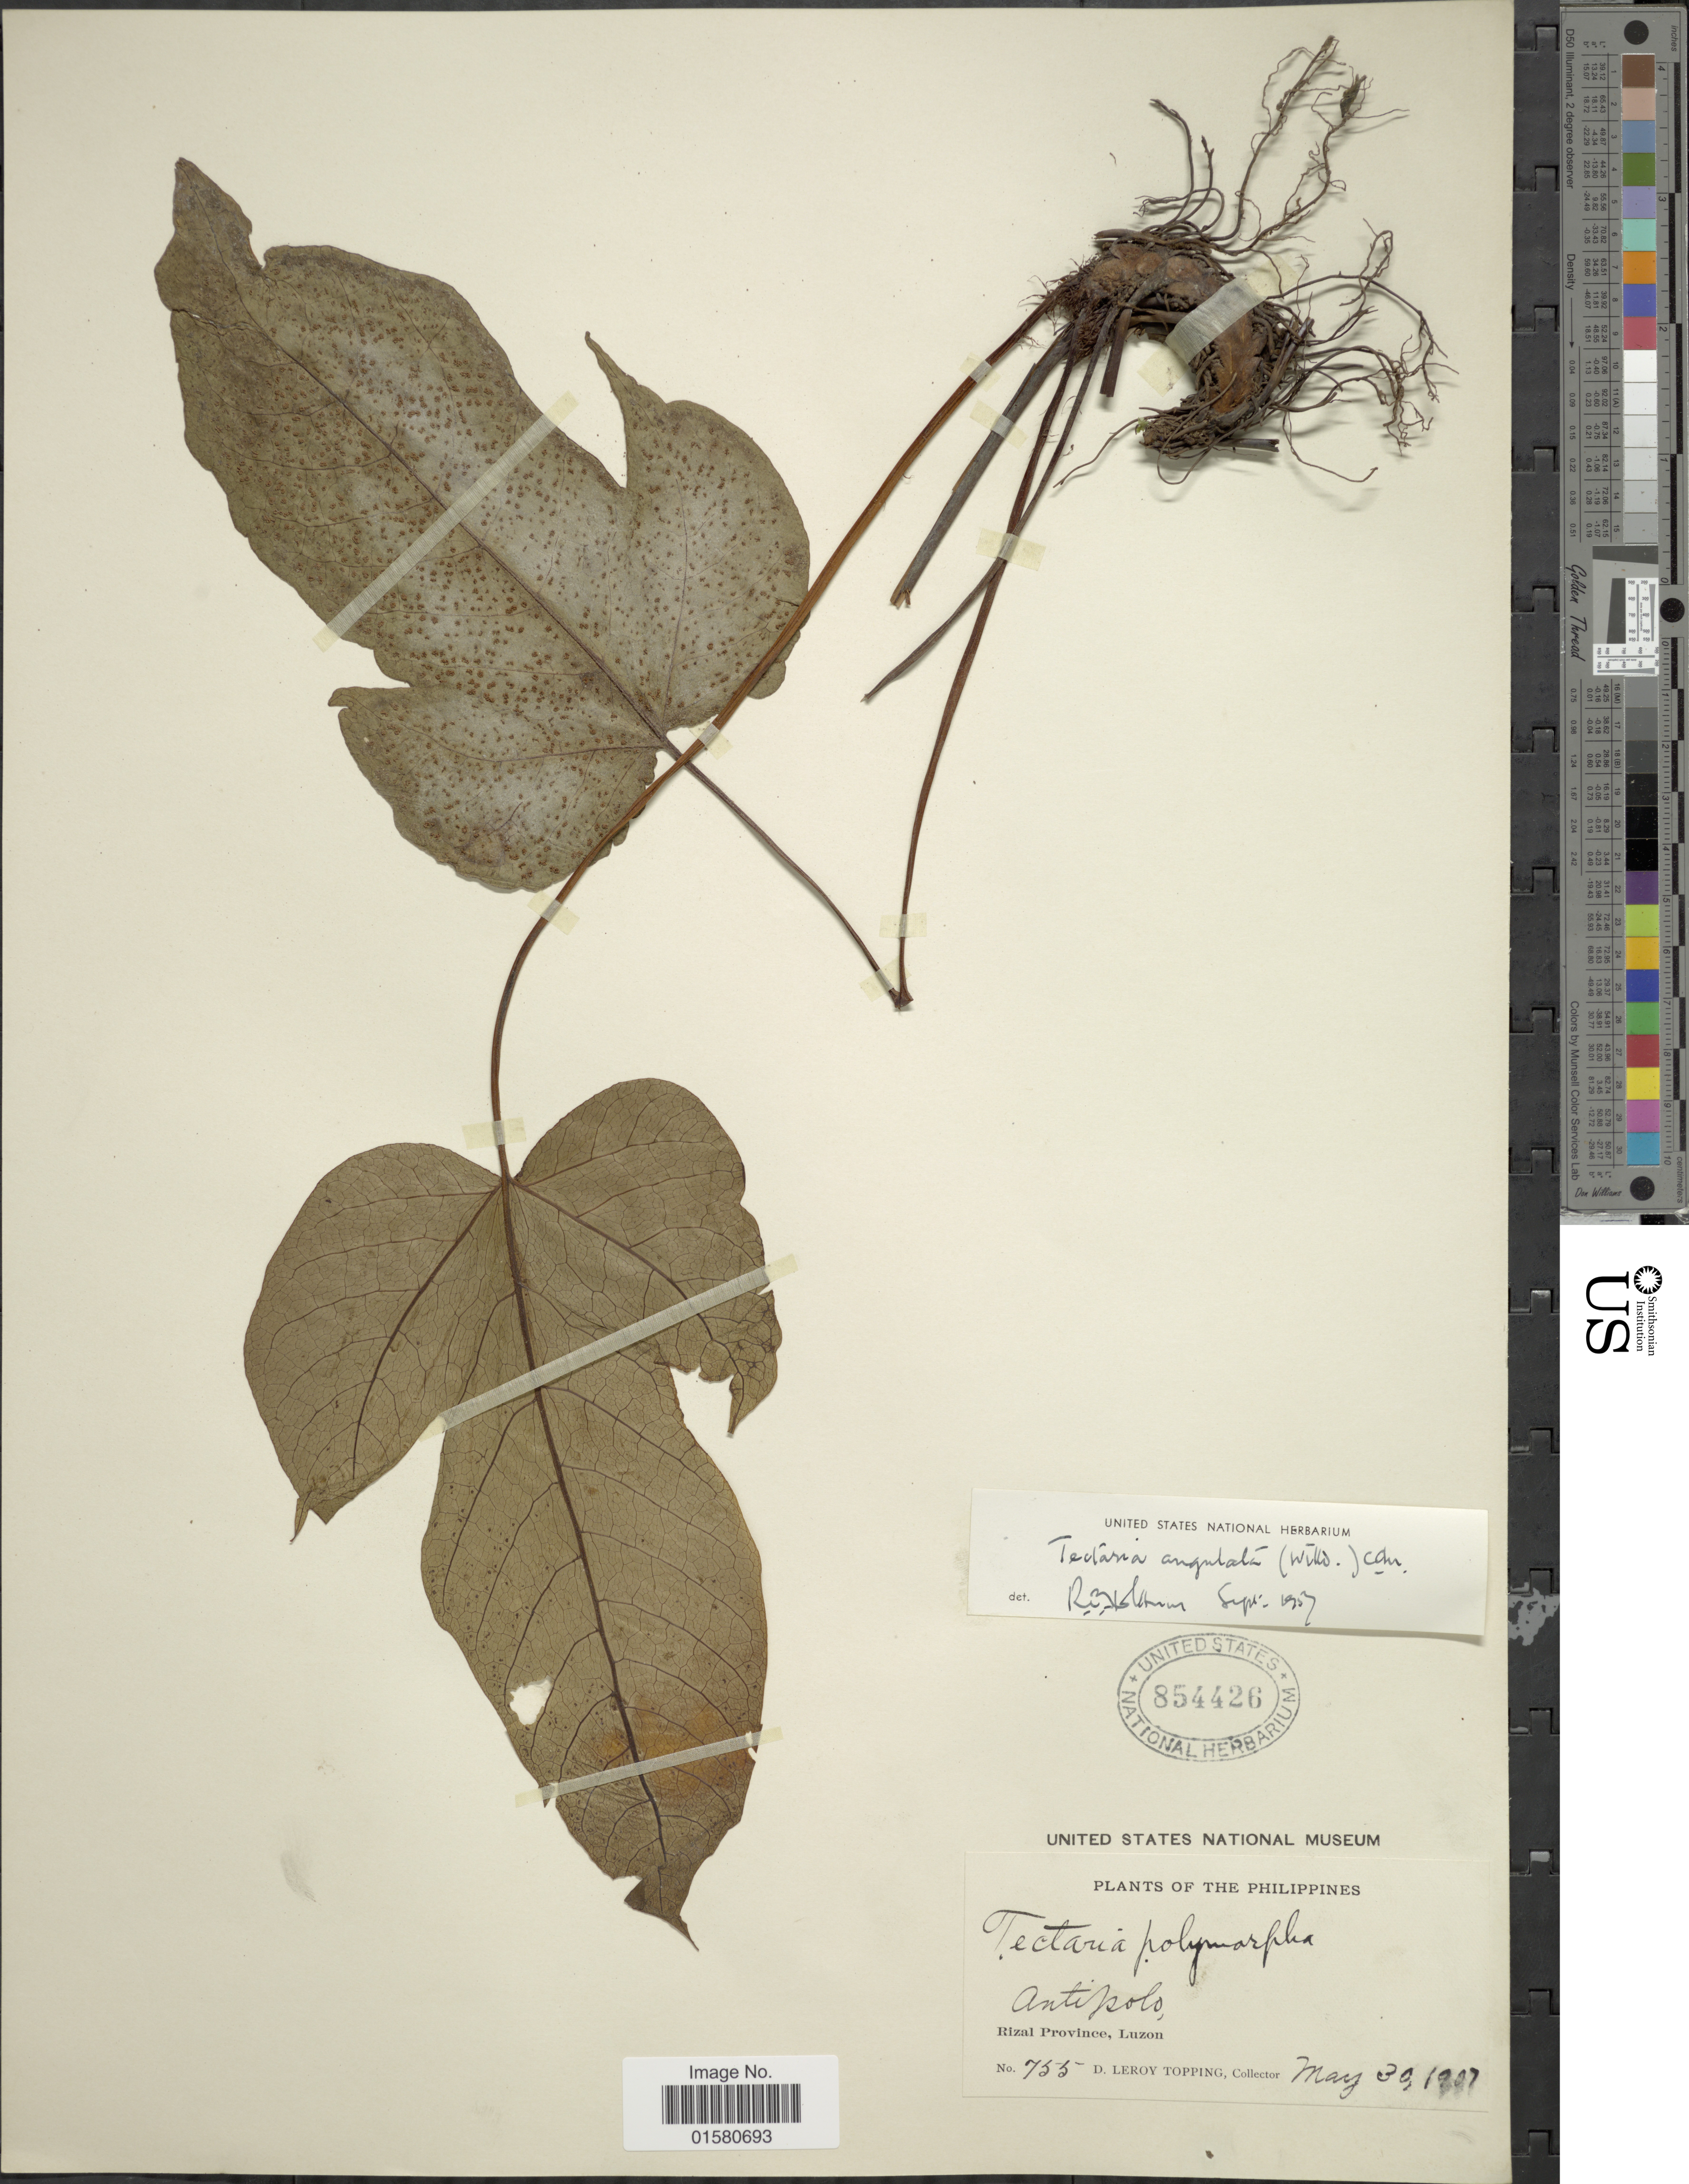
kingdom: Plantae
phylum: Tracheophyta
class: Polypodiopsida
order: Polypodiales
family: Tectariaceae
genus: Tectaria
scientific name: Tectaria angulata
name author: (Willd.) Copel.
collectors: D. L. Topping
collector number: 755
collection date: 1907-05-30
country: Philippines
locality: Rizal Province, Luzon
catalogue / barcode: US 854426